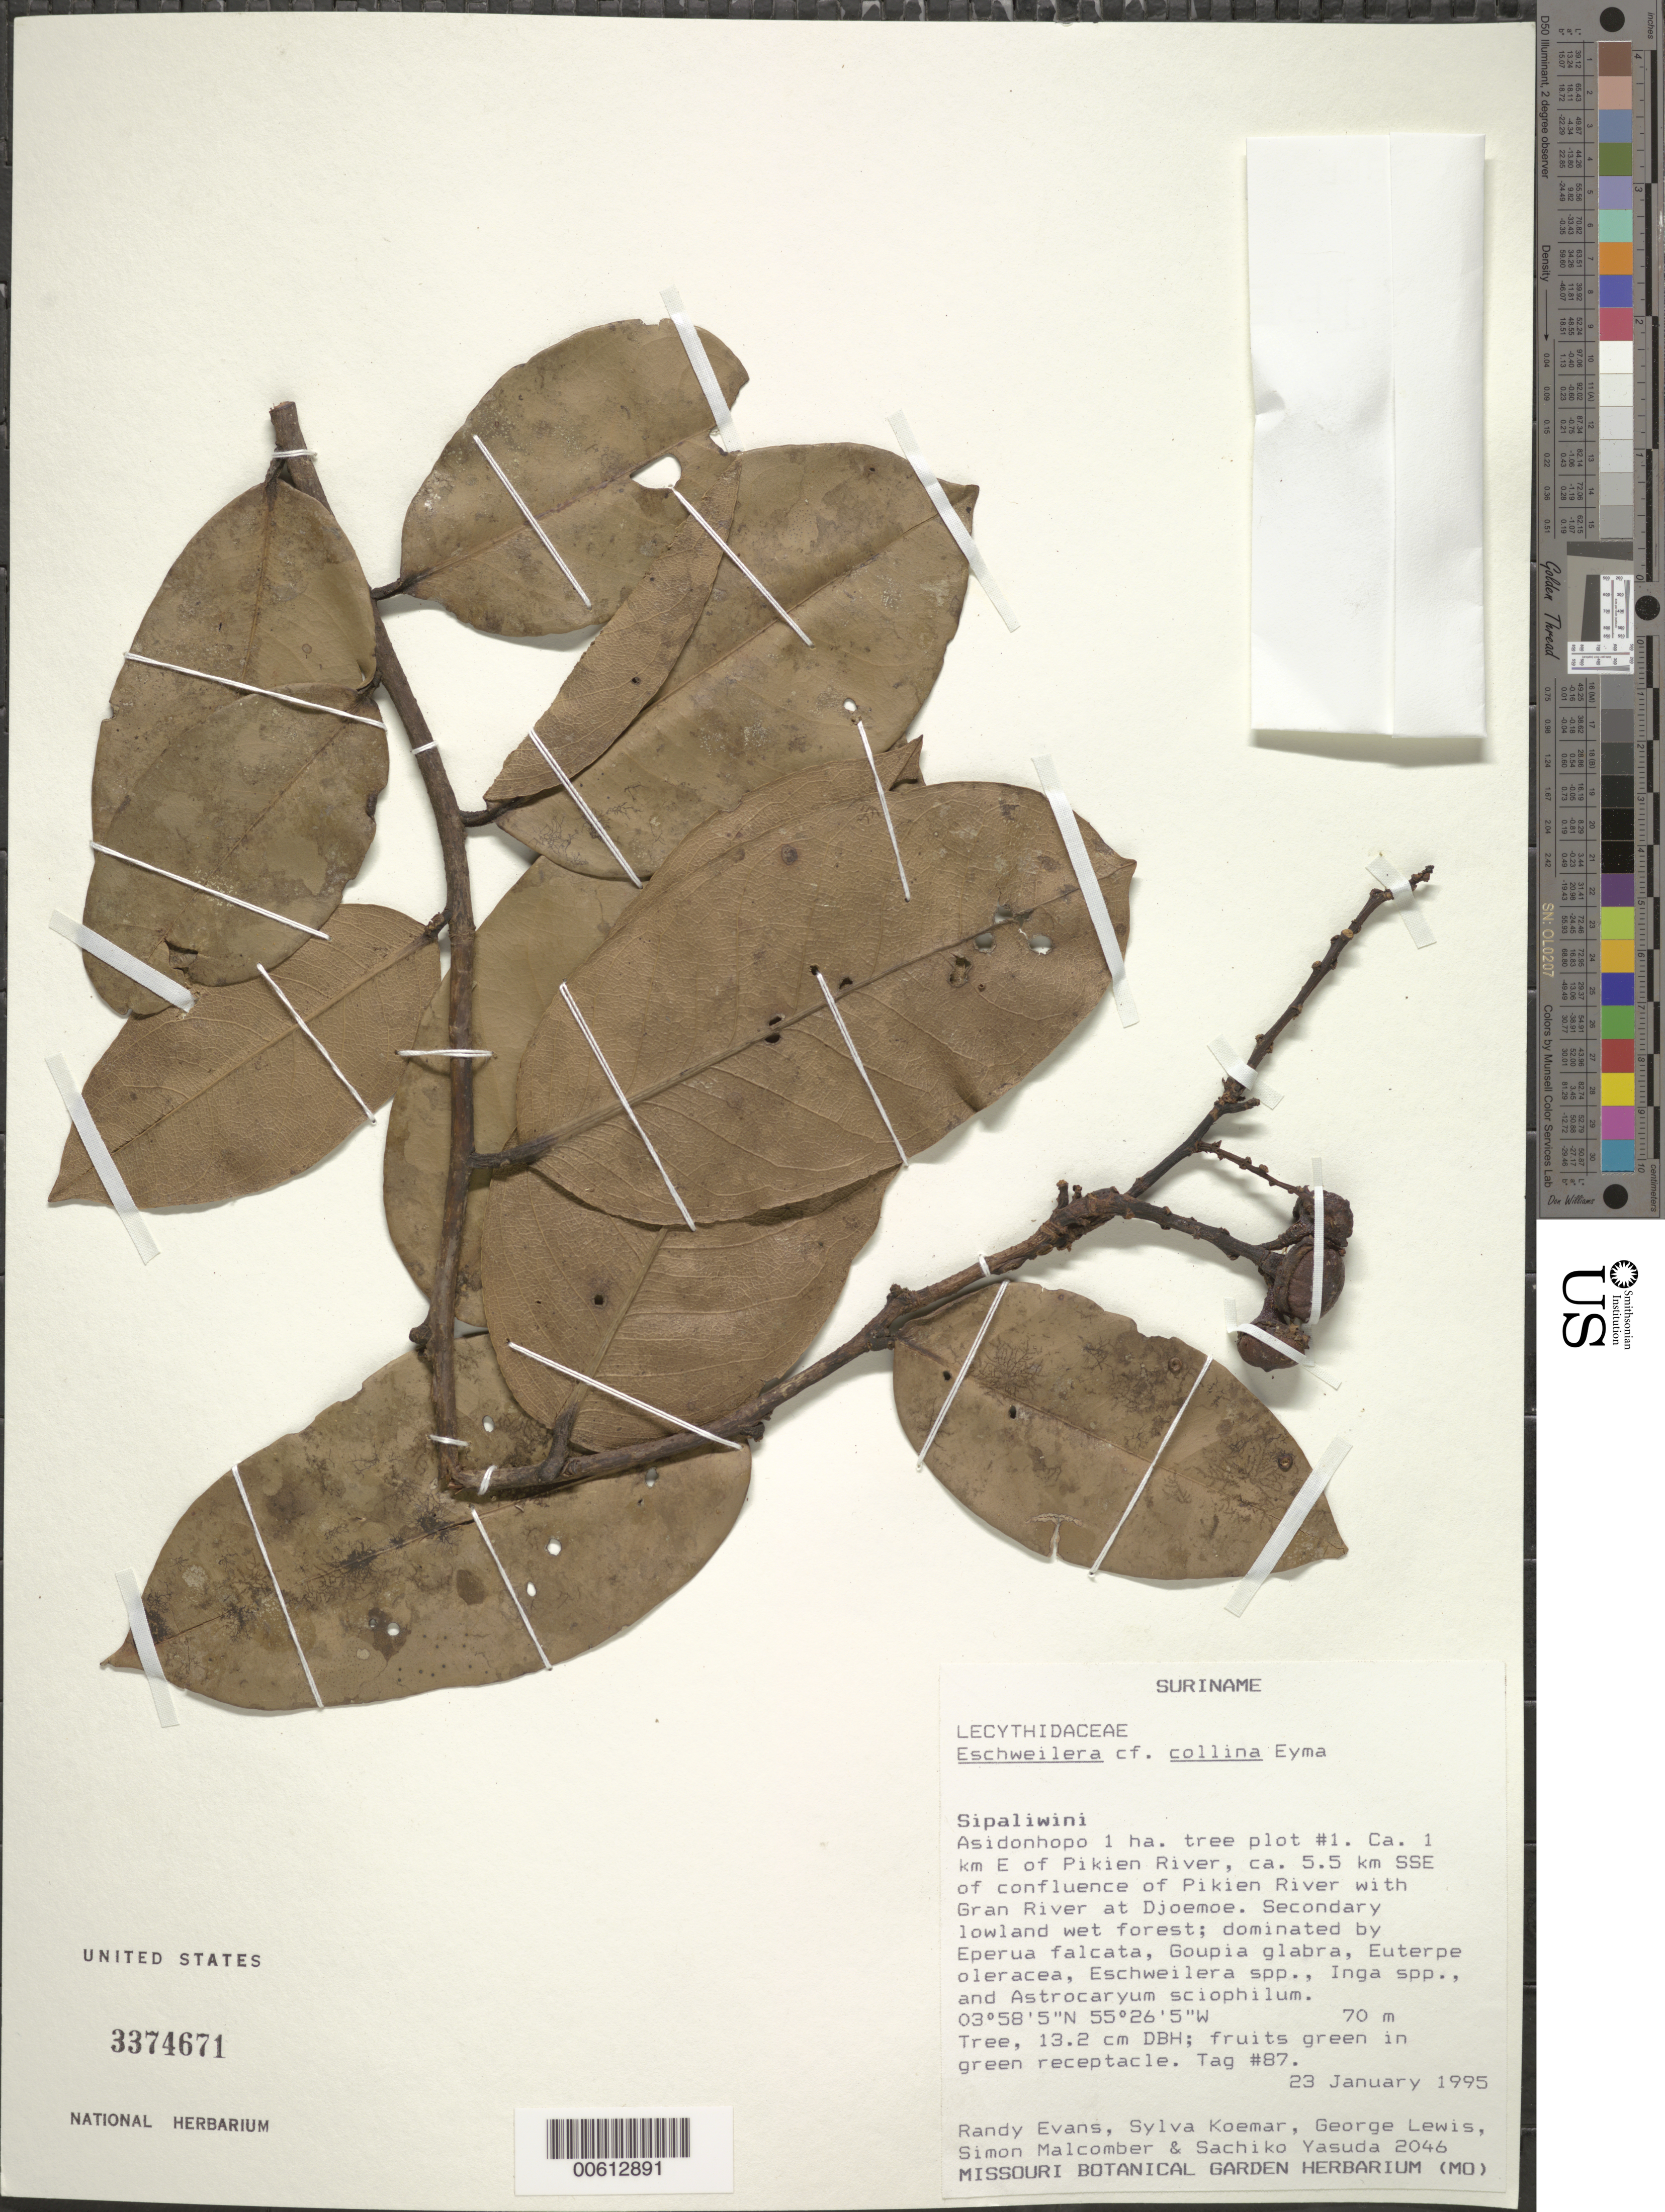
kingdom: Plantae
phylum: Tracheophyta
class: Magnoliopsida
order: Ericales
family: Lecythidaceae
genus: Eschweilera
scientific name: Eschweilera collina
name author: Eyma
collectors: R. Evans, S. Koemar, G. Lewis, S. T. Malcomber & S. Yasuda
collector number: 2046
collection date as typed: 23-Jan-95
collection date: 1995-01-23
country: Suriname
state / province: Sipaliwini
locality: Asidonhopo, 1 km E of Pikien R., 5.5 km SSE of confl. of Pikien R. & Gran R. at Djoemoe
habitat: Secondary lowland wet forest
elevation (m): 70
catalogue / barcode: US 3374671